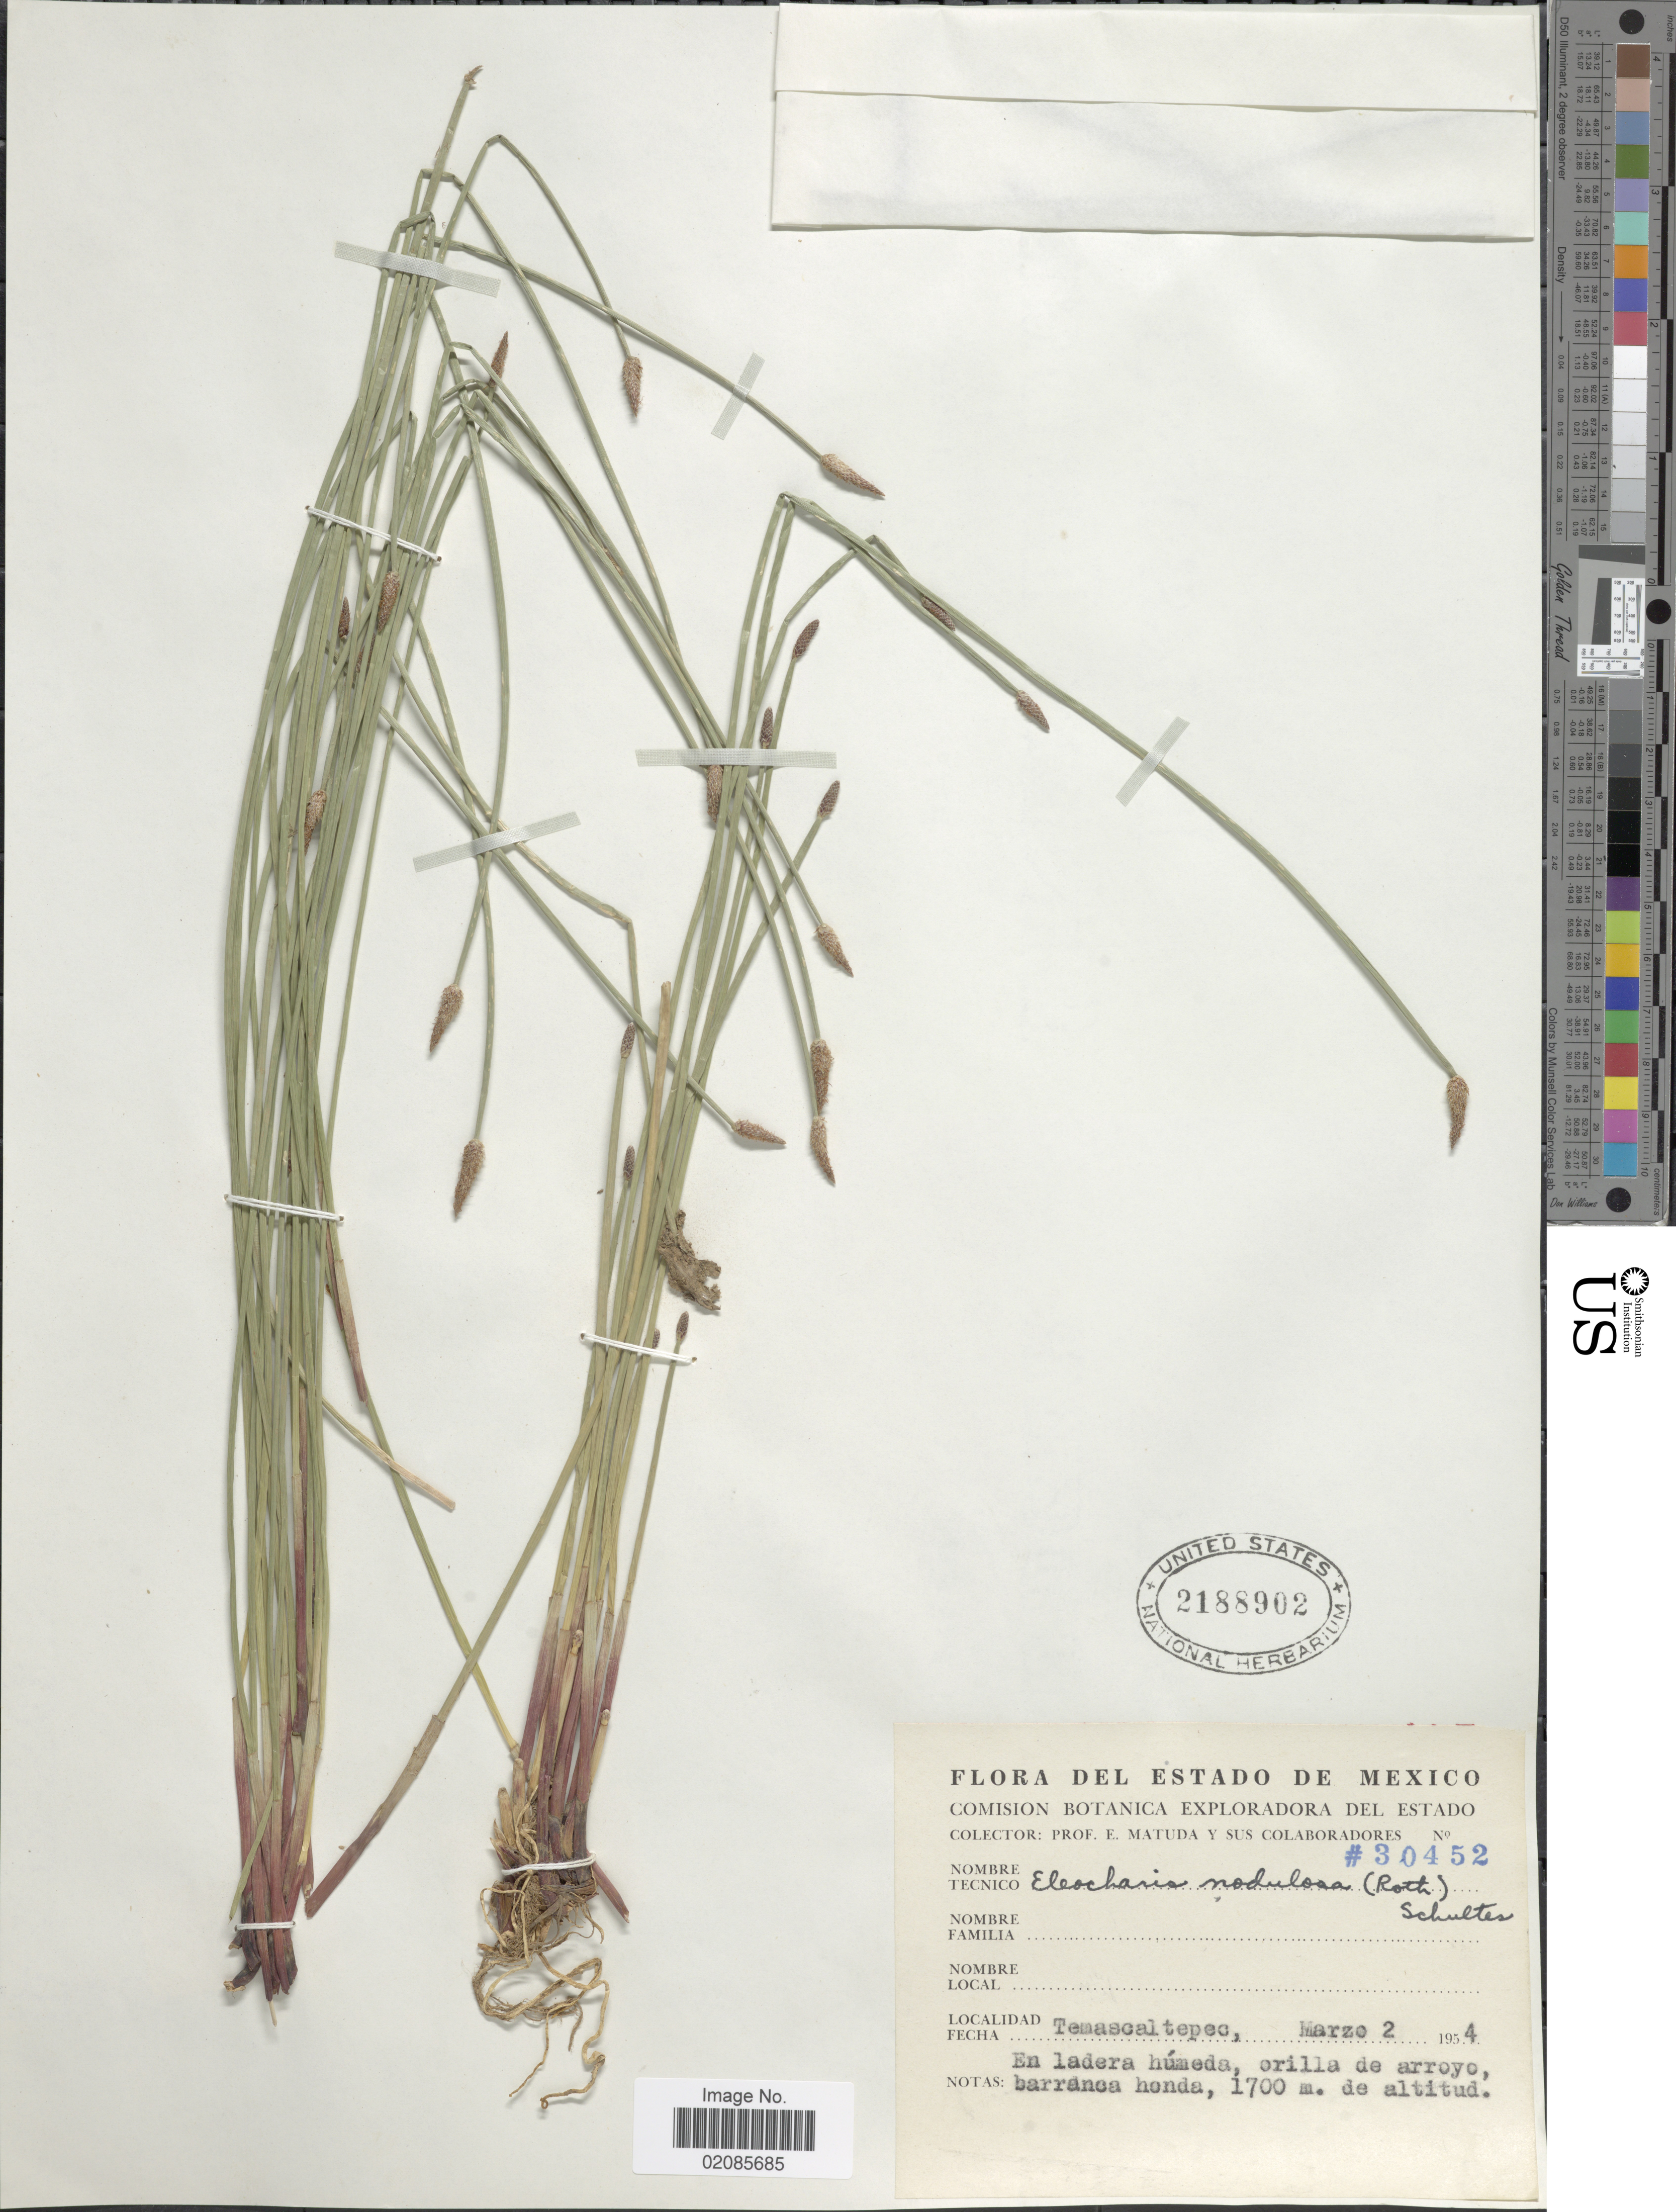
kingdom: Plantae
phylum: Tracheophyta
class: Liliopsida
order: Poales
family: Cyperaceae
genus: Eleocharis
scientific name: Eleocharis montana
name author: (Kunth) Roem. & Schult.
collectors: E. Matuda & Sus Colaboradores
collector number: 30452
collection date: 1954-03-02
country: Mexico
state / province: México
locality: Temascaltepec, en ladera humeda, orilla de arroyo, barranca honda.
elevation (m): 1700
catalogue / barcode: US 2188902